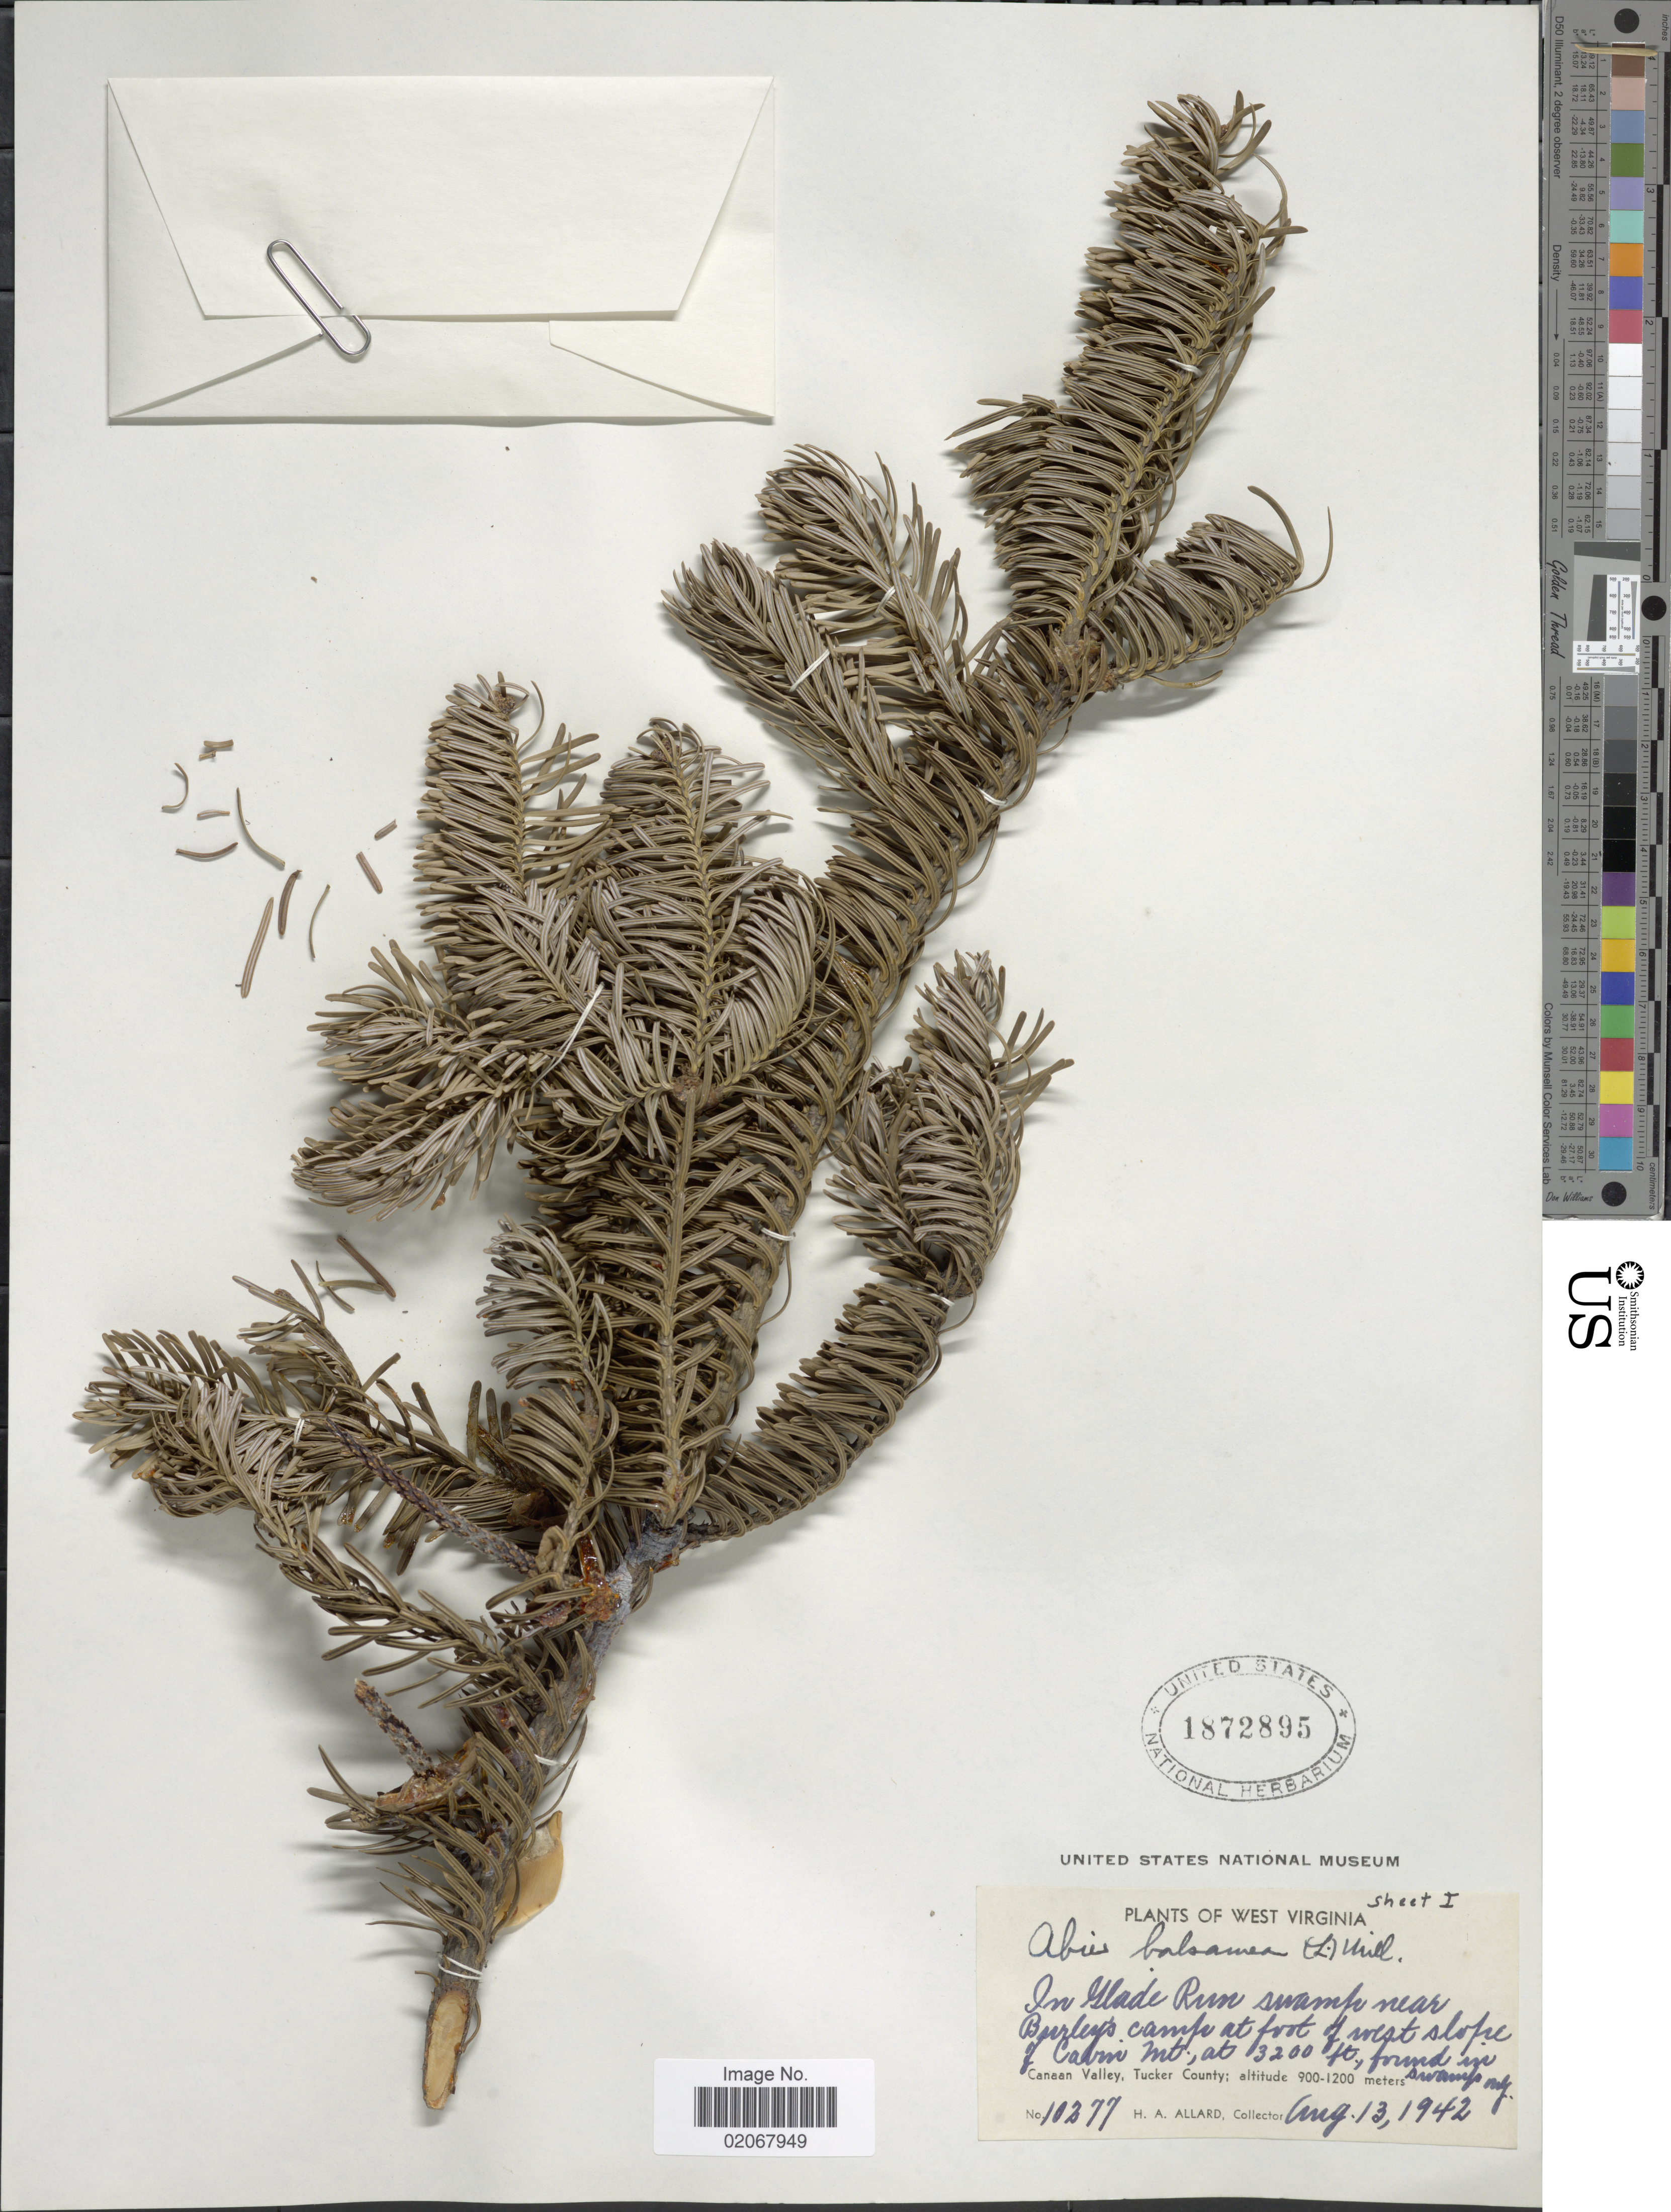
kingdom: Plantae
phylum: Tracheophyta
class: Pinopsida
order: Pinales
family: Pinaceae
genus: Abies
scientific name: Abies balsamea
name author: (L.) Mill.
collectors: H. A. Allard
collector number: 10277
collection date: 1942-08-13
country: United States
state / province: West Virginia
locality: In Glade Rim swamp near Burleys camp at foot of west slope of Cavin Mt.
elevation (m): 900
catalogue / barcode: US 1872895